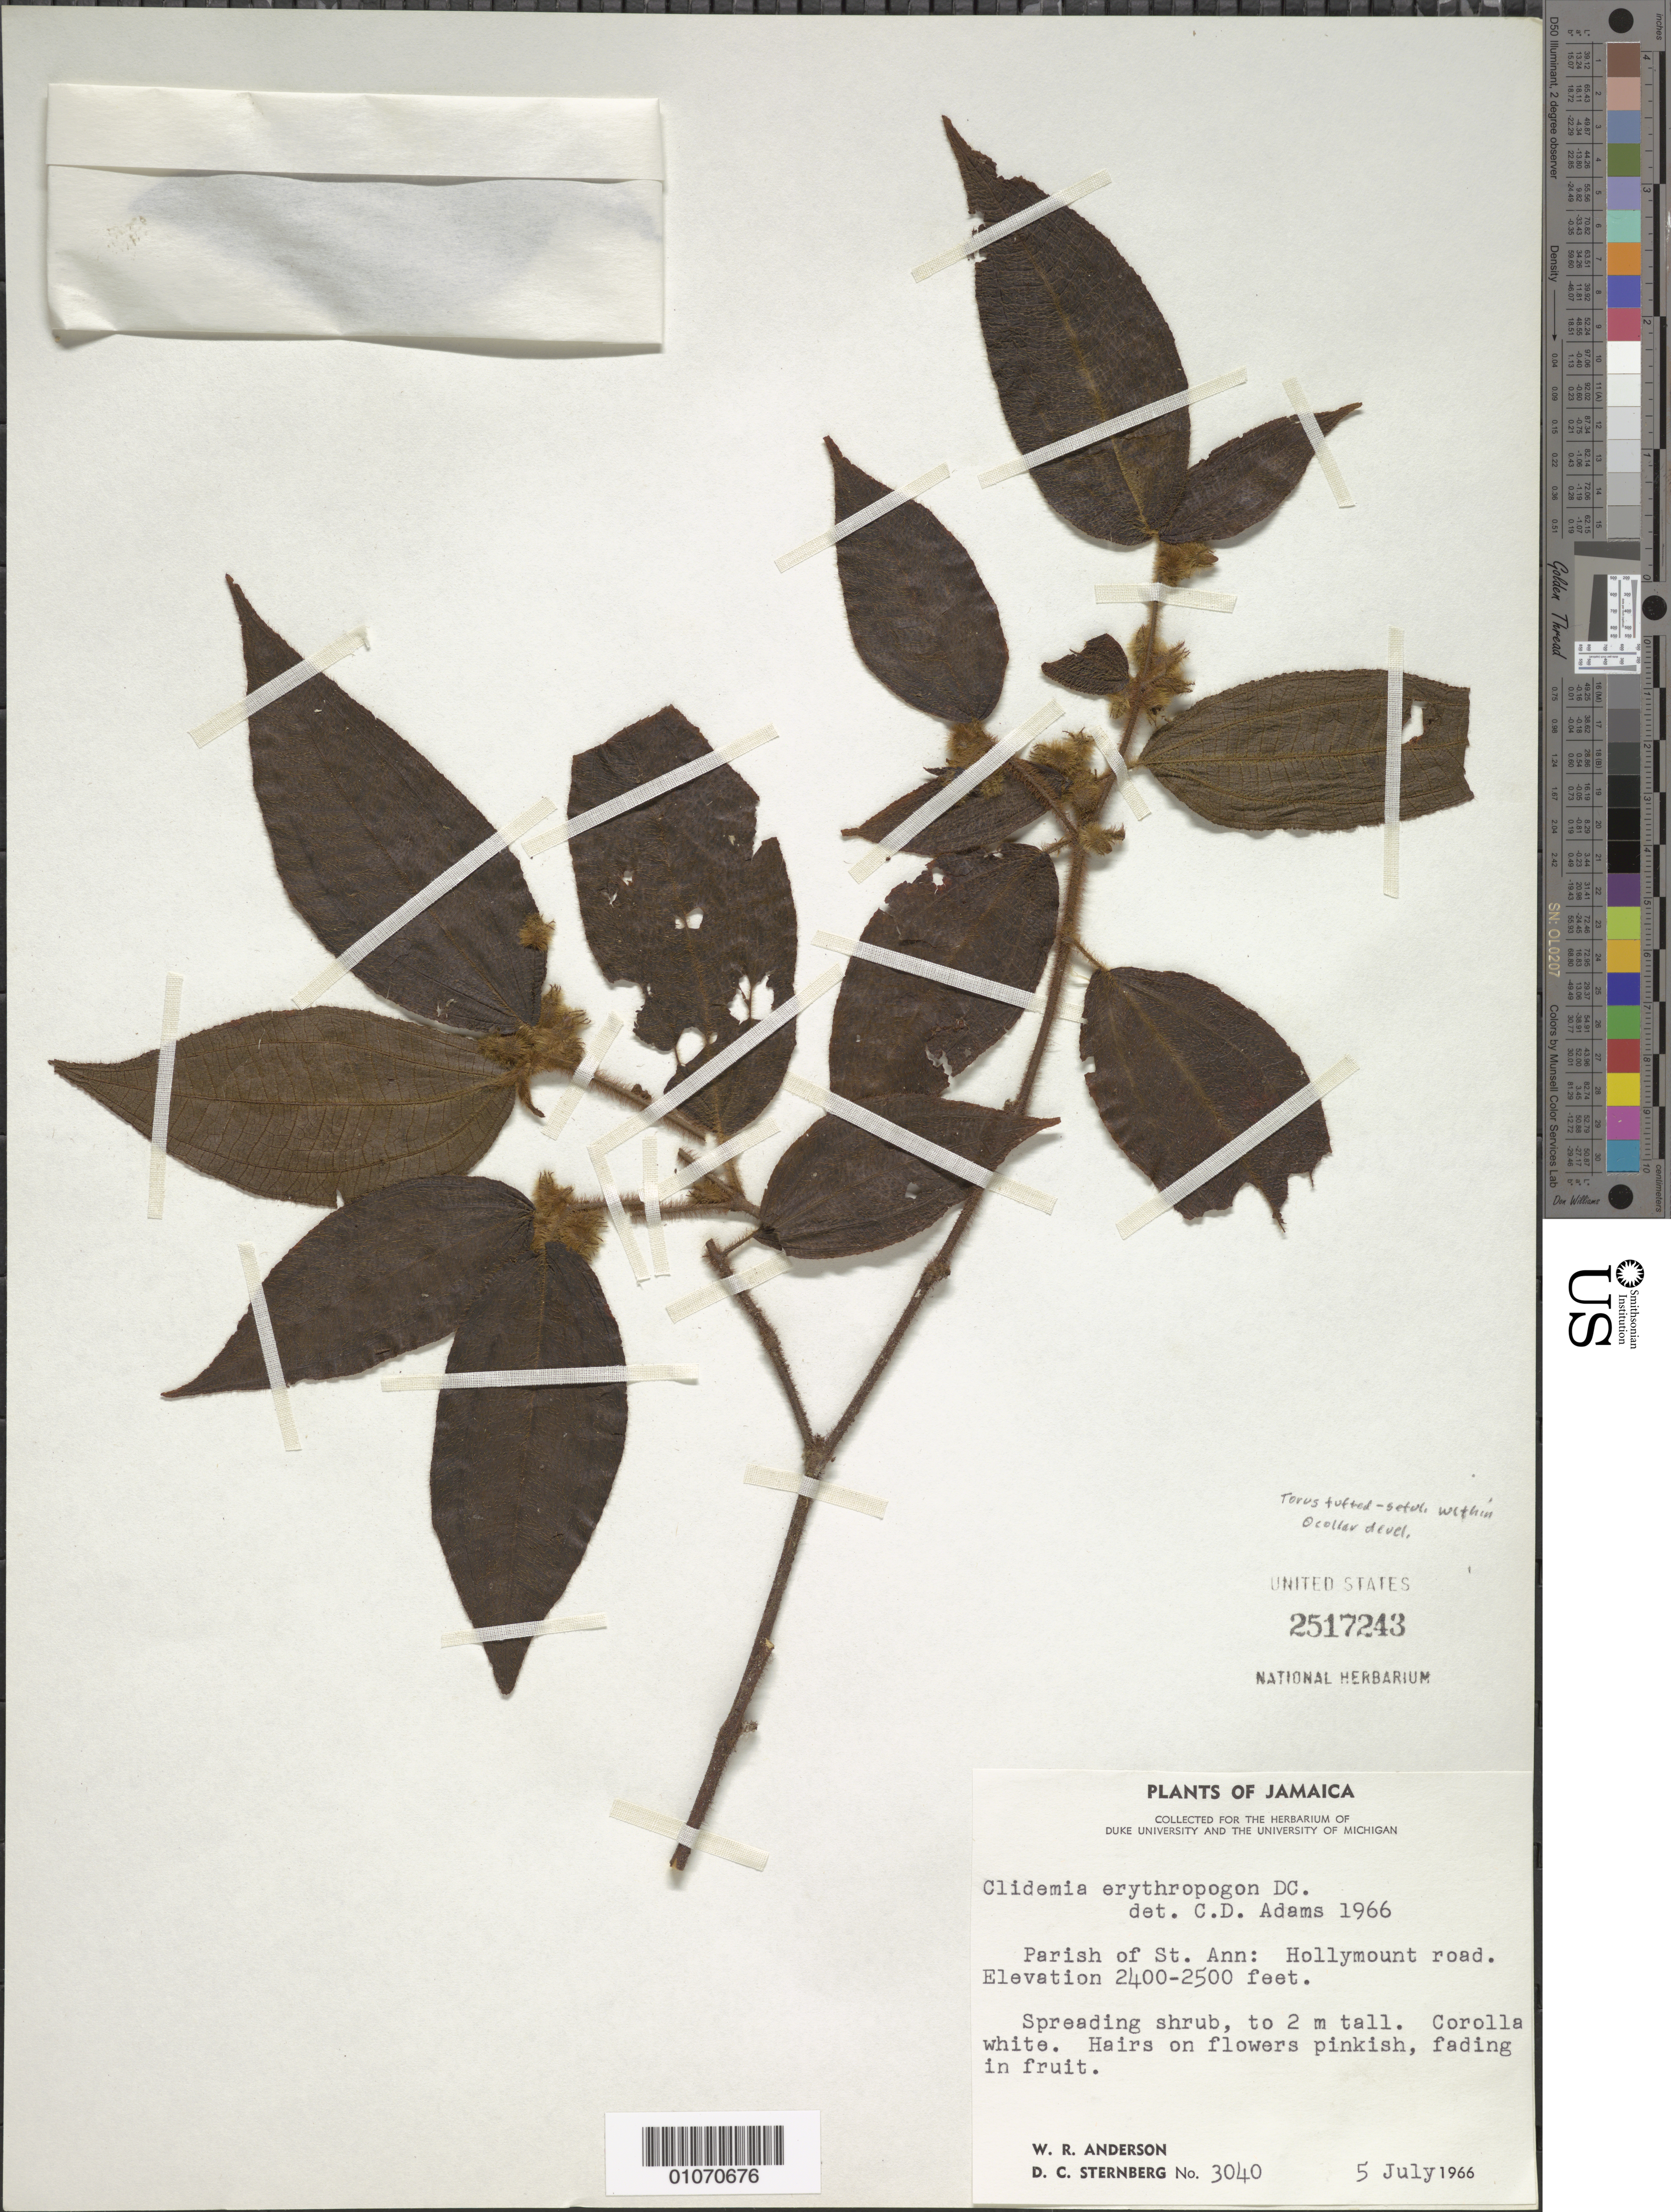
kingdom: Plantae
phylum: Tracheophyta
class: Magnoliopsida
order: Myrtales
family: Melastomataceae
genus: Clidemia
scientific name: Clidemia erythropogon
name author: DC.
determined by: Adams, C. D.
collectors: W. R. Anderson & D. Sternberg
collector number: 3040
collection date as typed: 05 Jul 1966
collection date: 1966-07-05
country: Jamaica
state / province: Saint Ann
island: Jamaica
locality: Hollymount Road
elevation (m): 732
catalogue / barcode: US 2517243